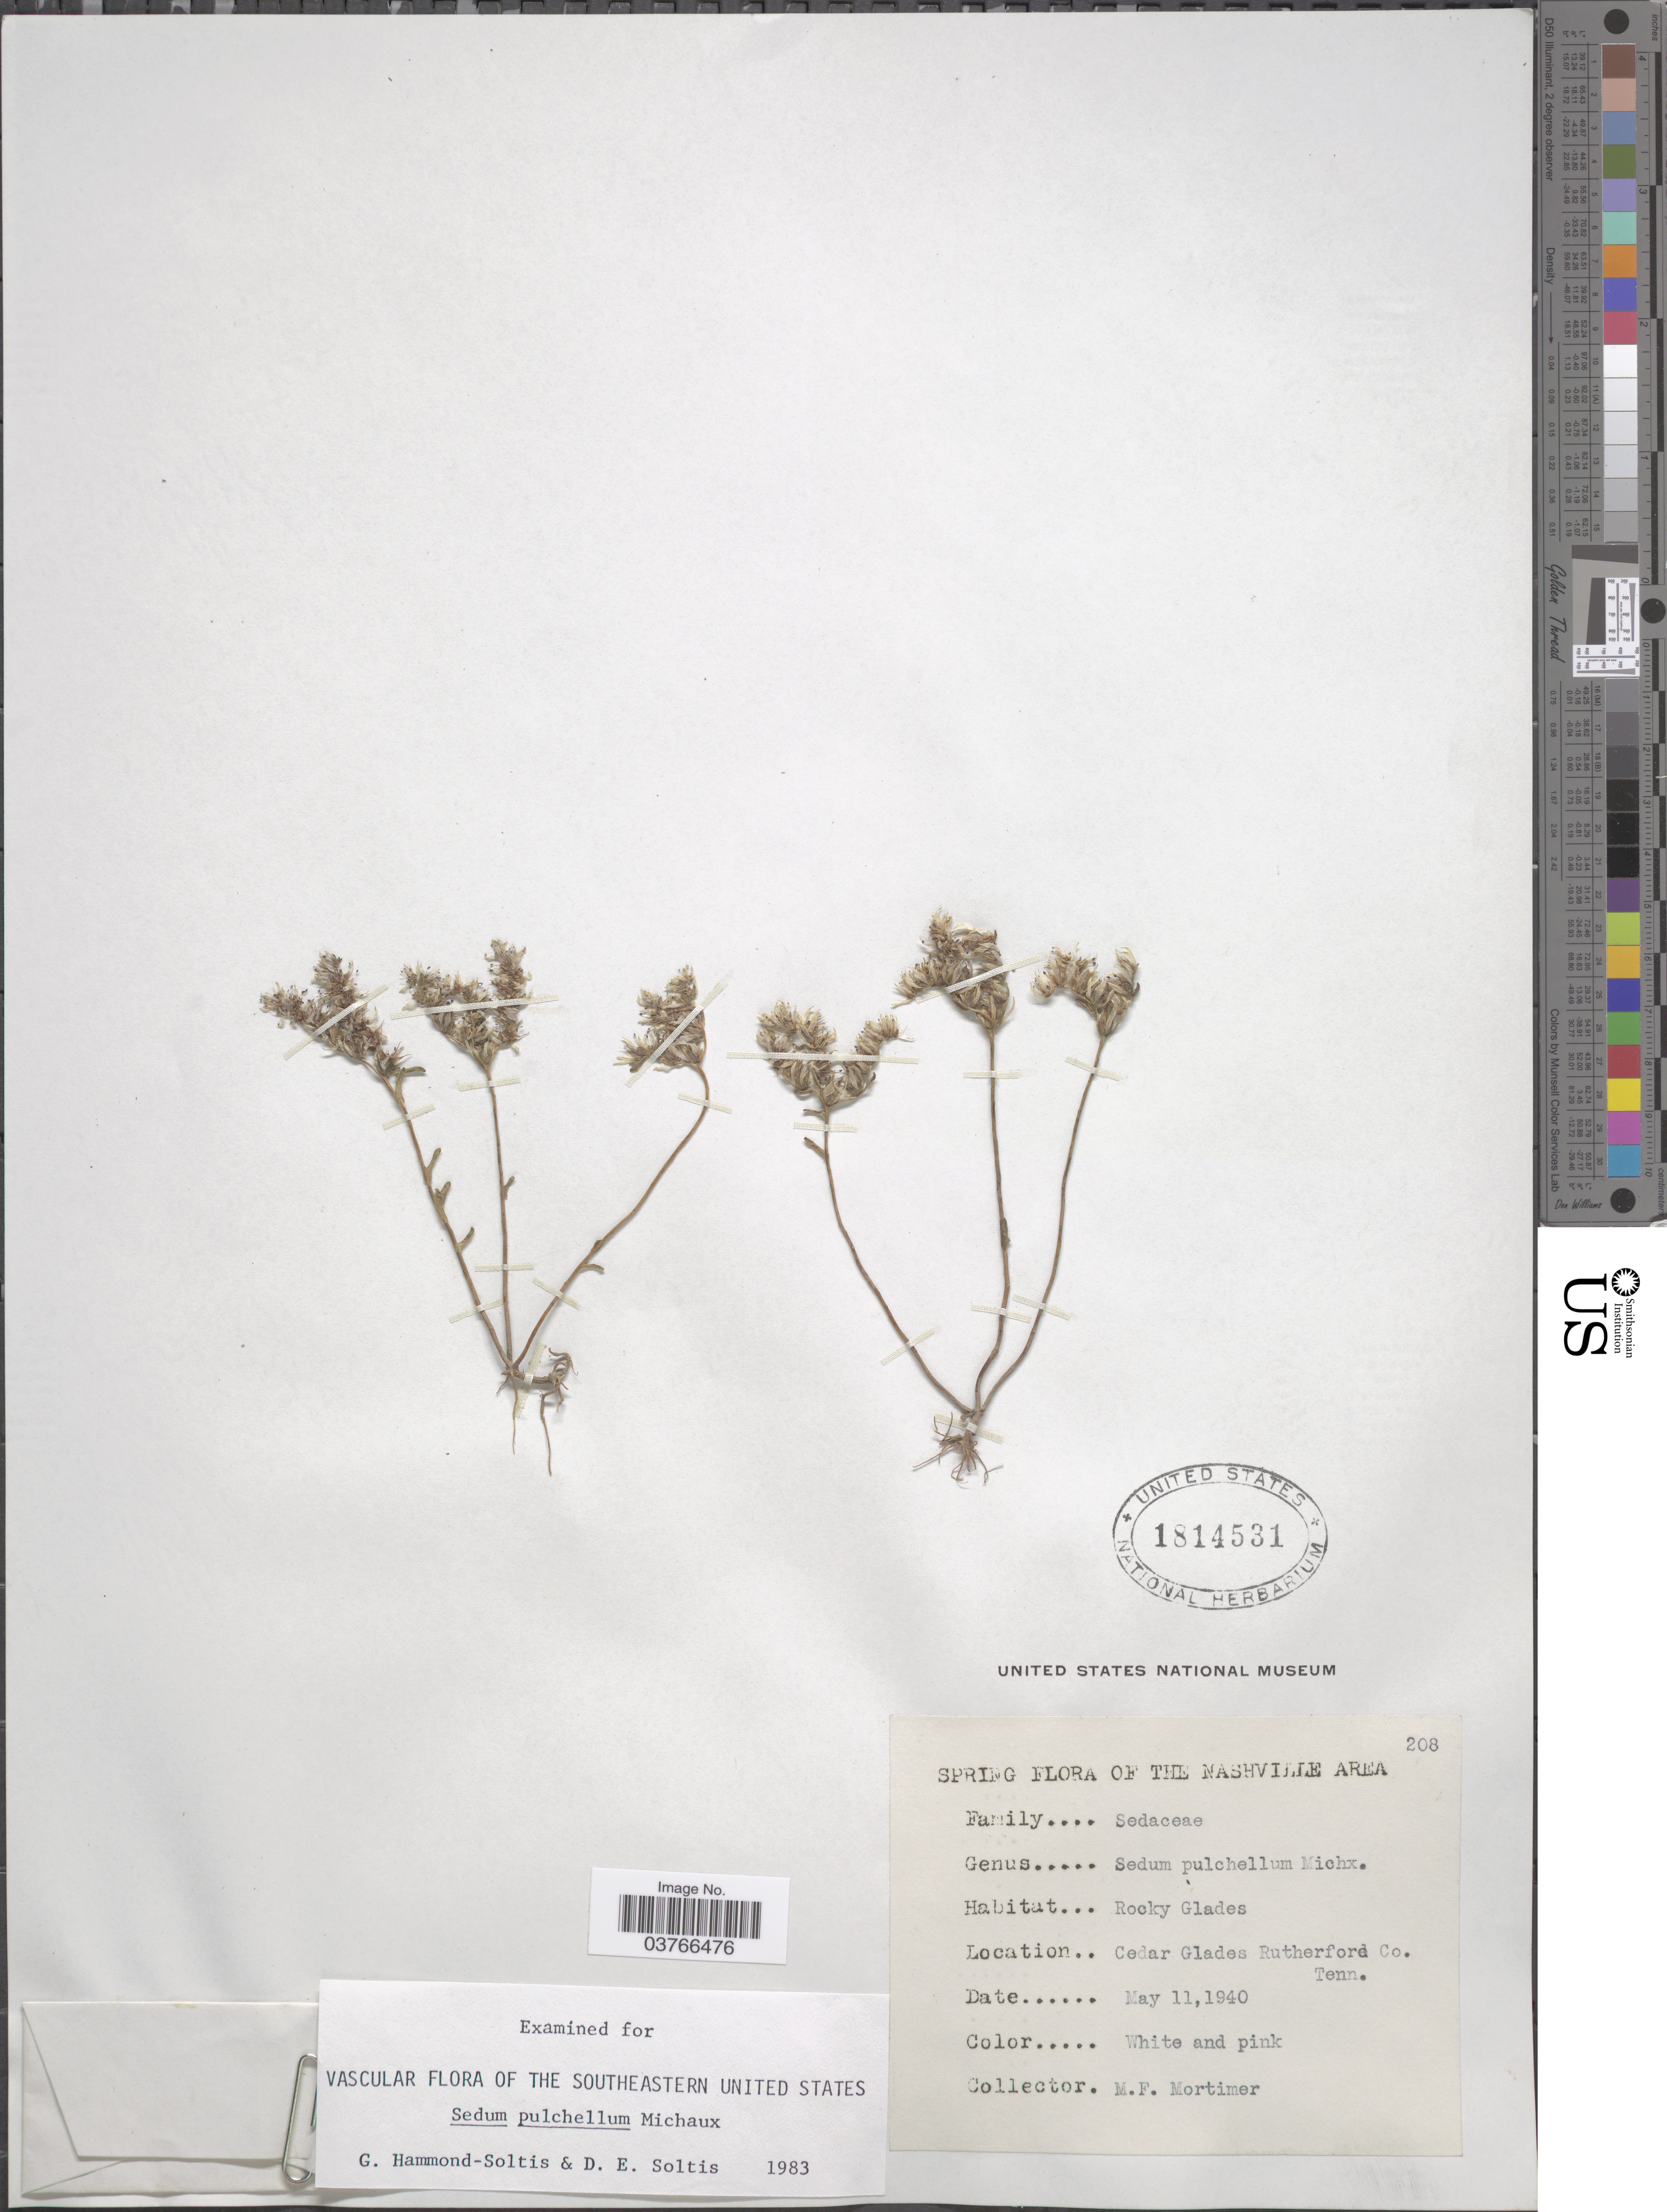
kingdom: Plantae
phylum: Tracheophyta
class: Magnoliopsida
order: Saxifragales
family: Crassulaceae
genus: Sedum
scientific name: Sedum pulchellum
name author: Michx.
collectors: M. Mortimer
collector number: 208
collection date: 1940-05-11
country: United States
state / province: Tennessee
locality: The Nashville Area. Cedar Glades Rutherford Co.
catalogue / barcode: US 1814531